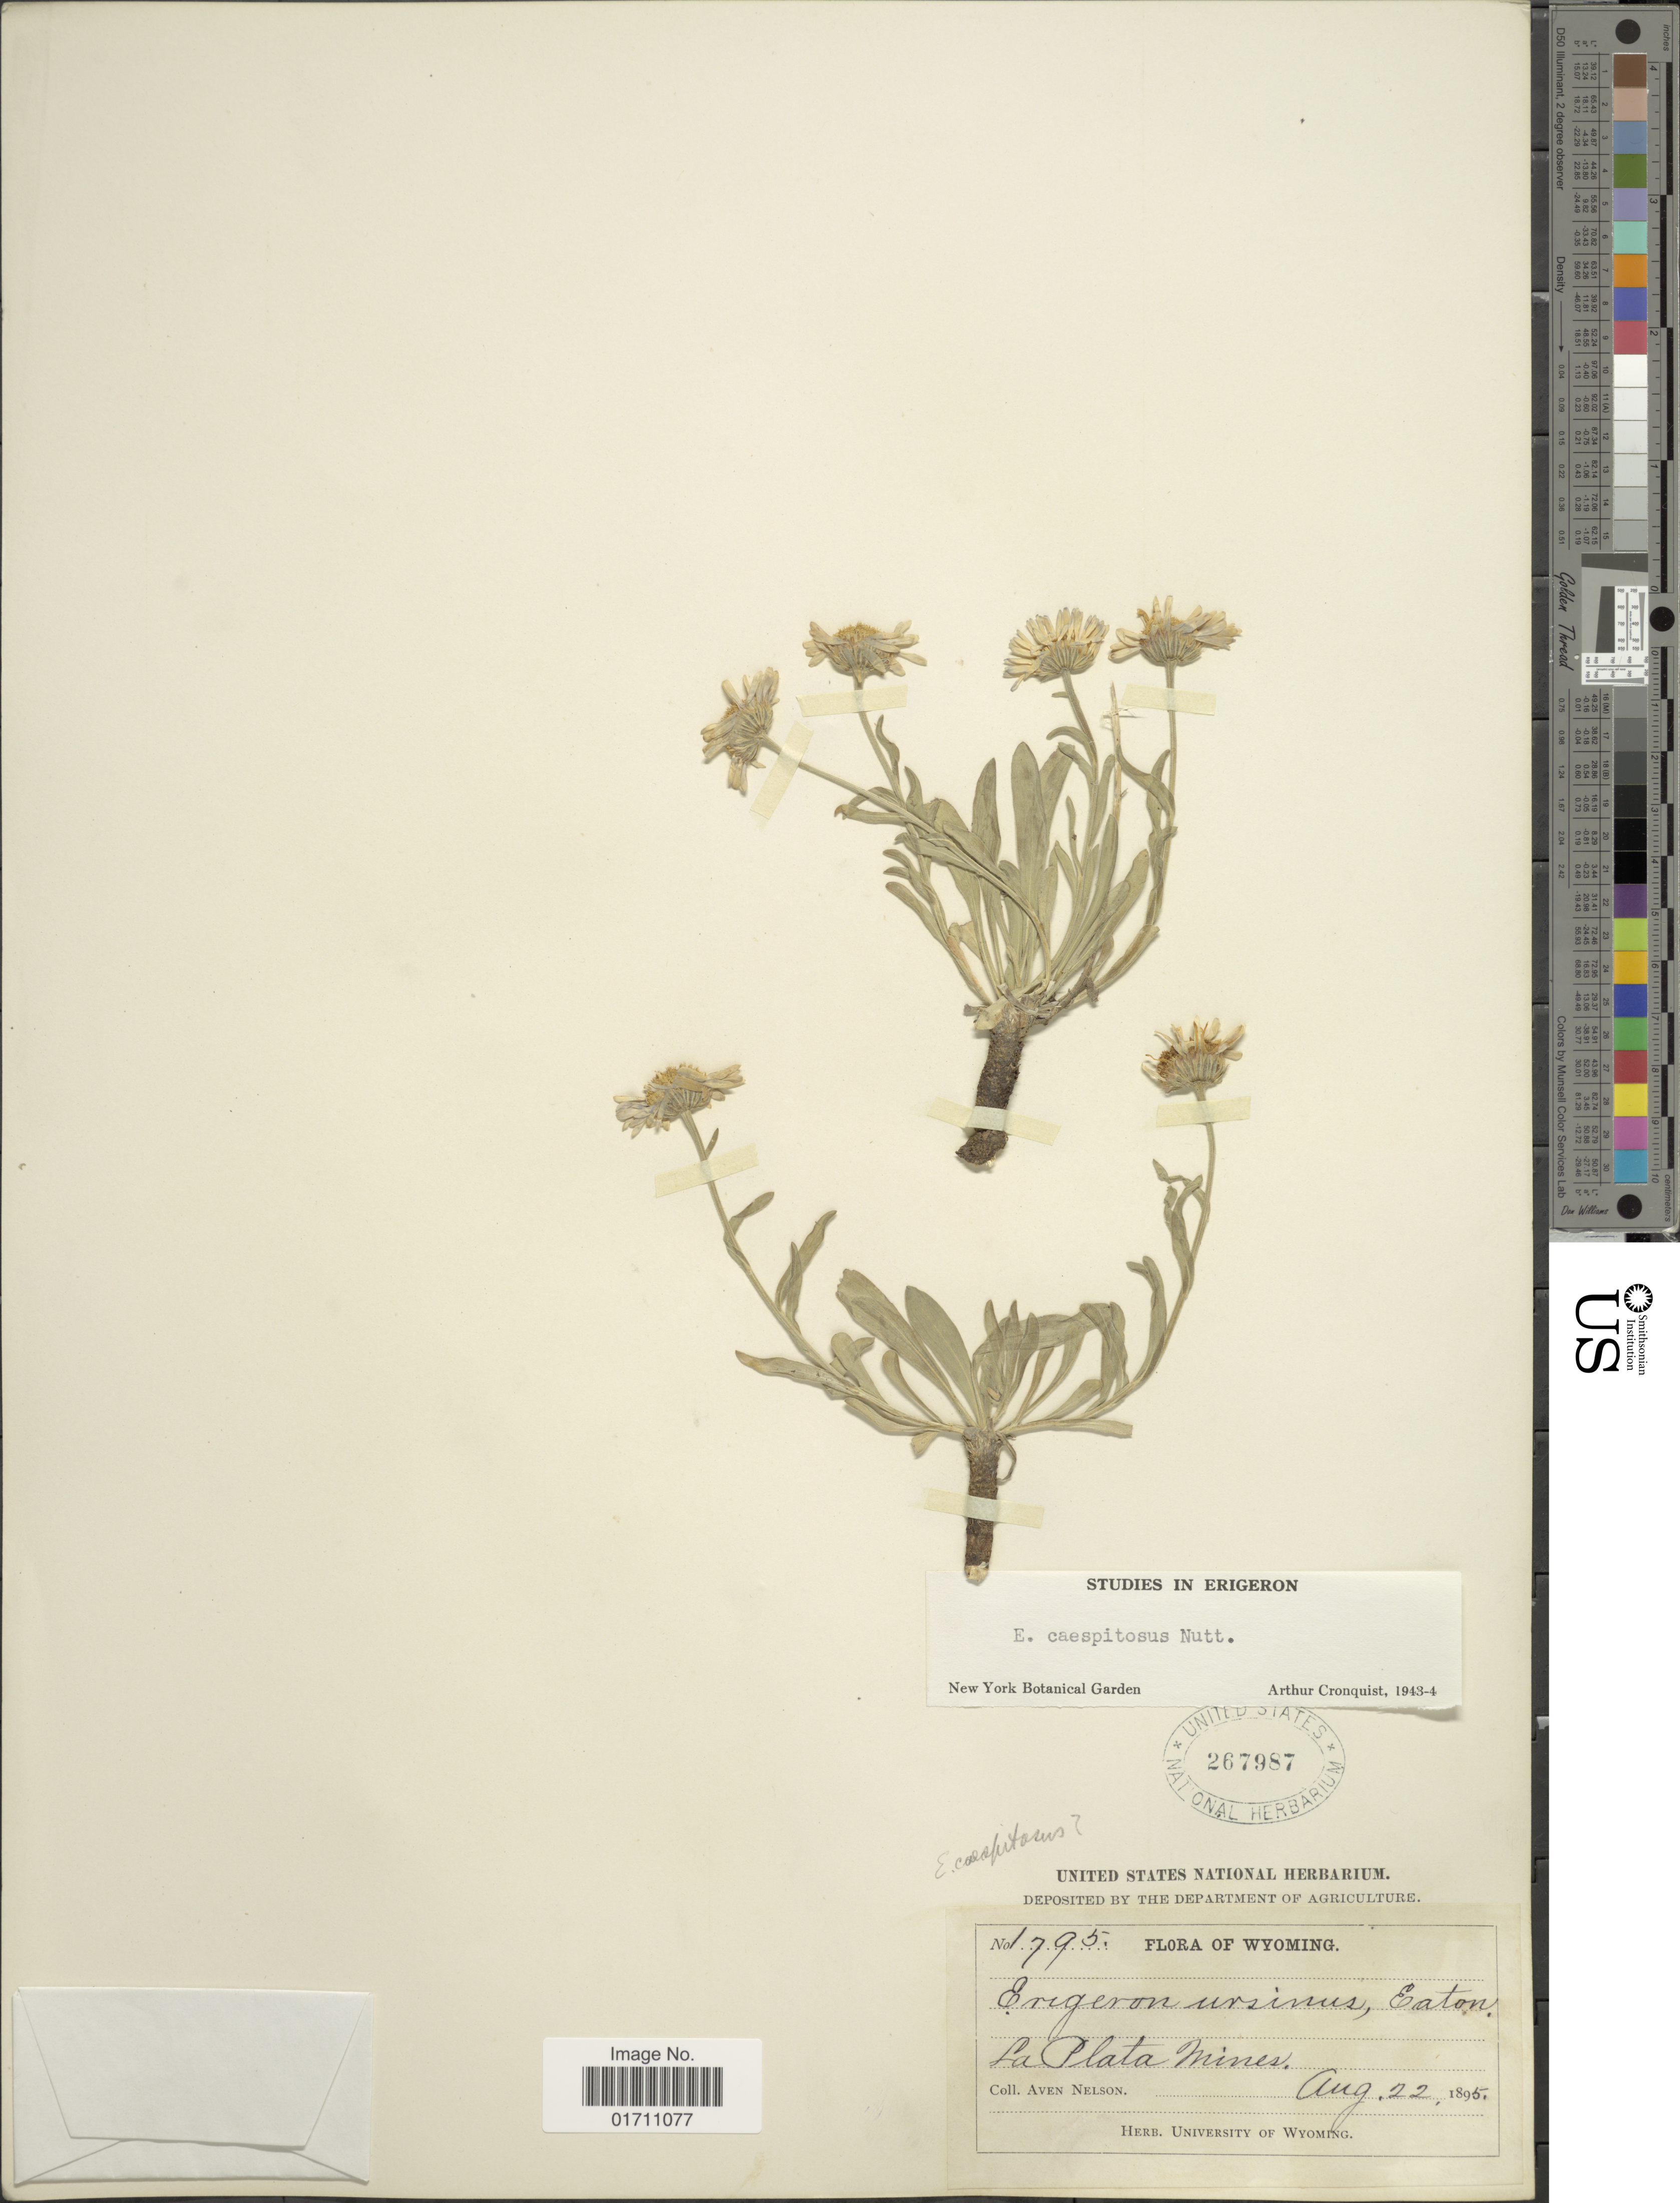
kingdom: Plantae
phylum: Tracheophyta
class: Magnoliopsida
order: Asterales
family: Asteraceae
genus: Erigeron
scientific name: Erigeron caespitosus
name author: Nutt.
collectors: A. Nelson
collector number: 1795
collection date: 1895-08-22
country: United States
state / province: Wyoming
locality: La Plata Mines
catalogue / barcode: US 267987